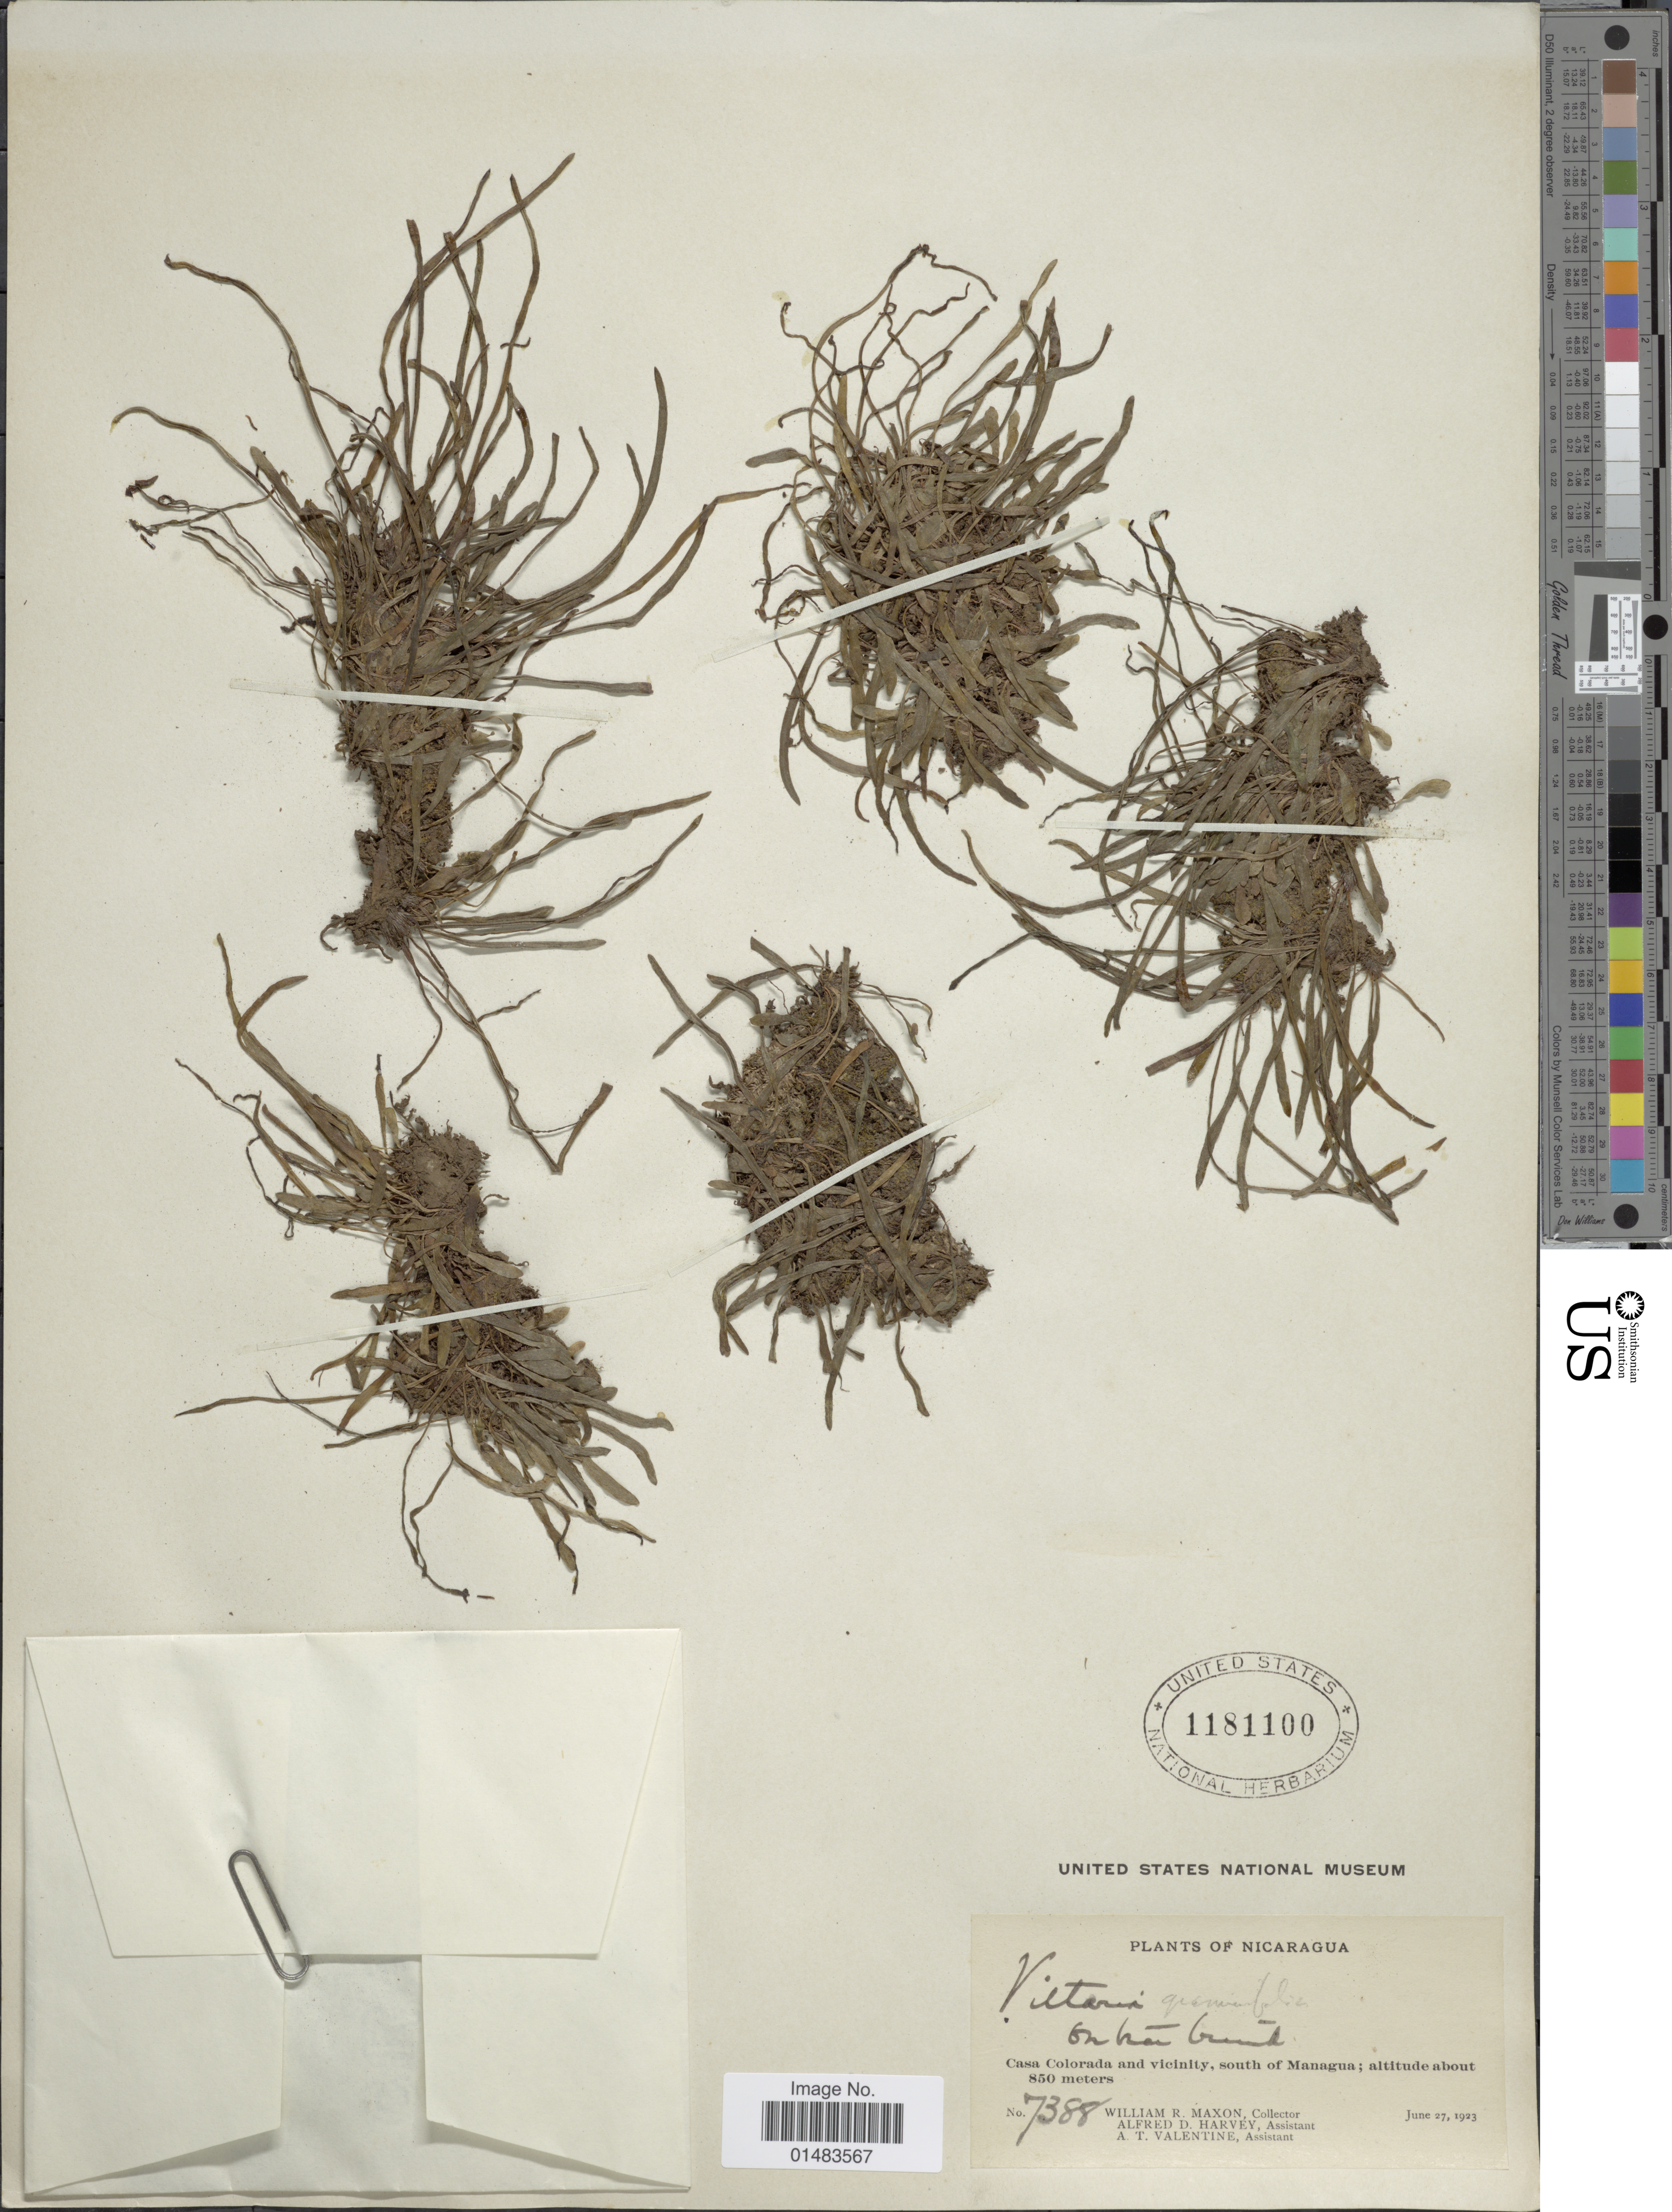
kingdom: Plantae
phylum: Tracheophyta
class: Polypodiopsida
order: Polypodiales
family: Pteridaceae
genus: Vittaria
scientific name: Vittaria graminifolia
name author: Kaulf.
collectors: W. R. Maxon, A. D. Harvey & A. Valentine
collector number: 7388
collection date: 1923-06-27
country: Nicaragua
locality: Nicaragua, Casa Colorada and vicinity, south of Managua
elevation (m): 850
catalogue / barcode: US 1181100